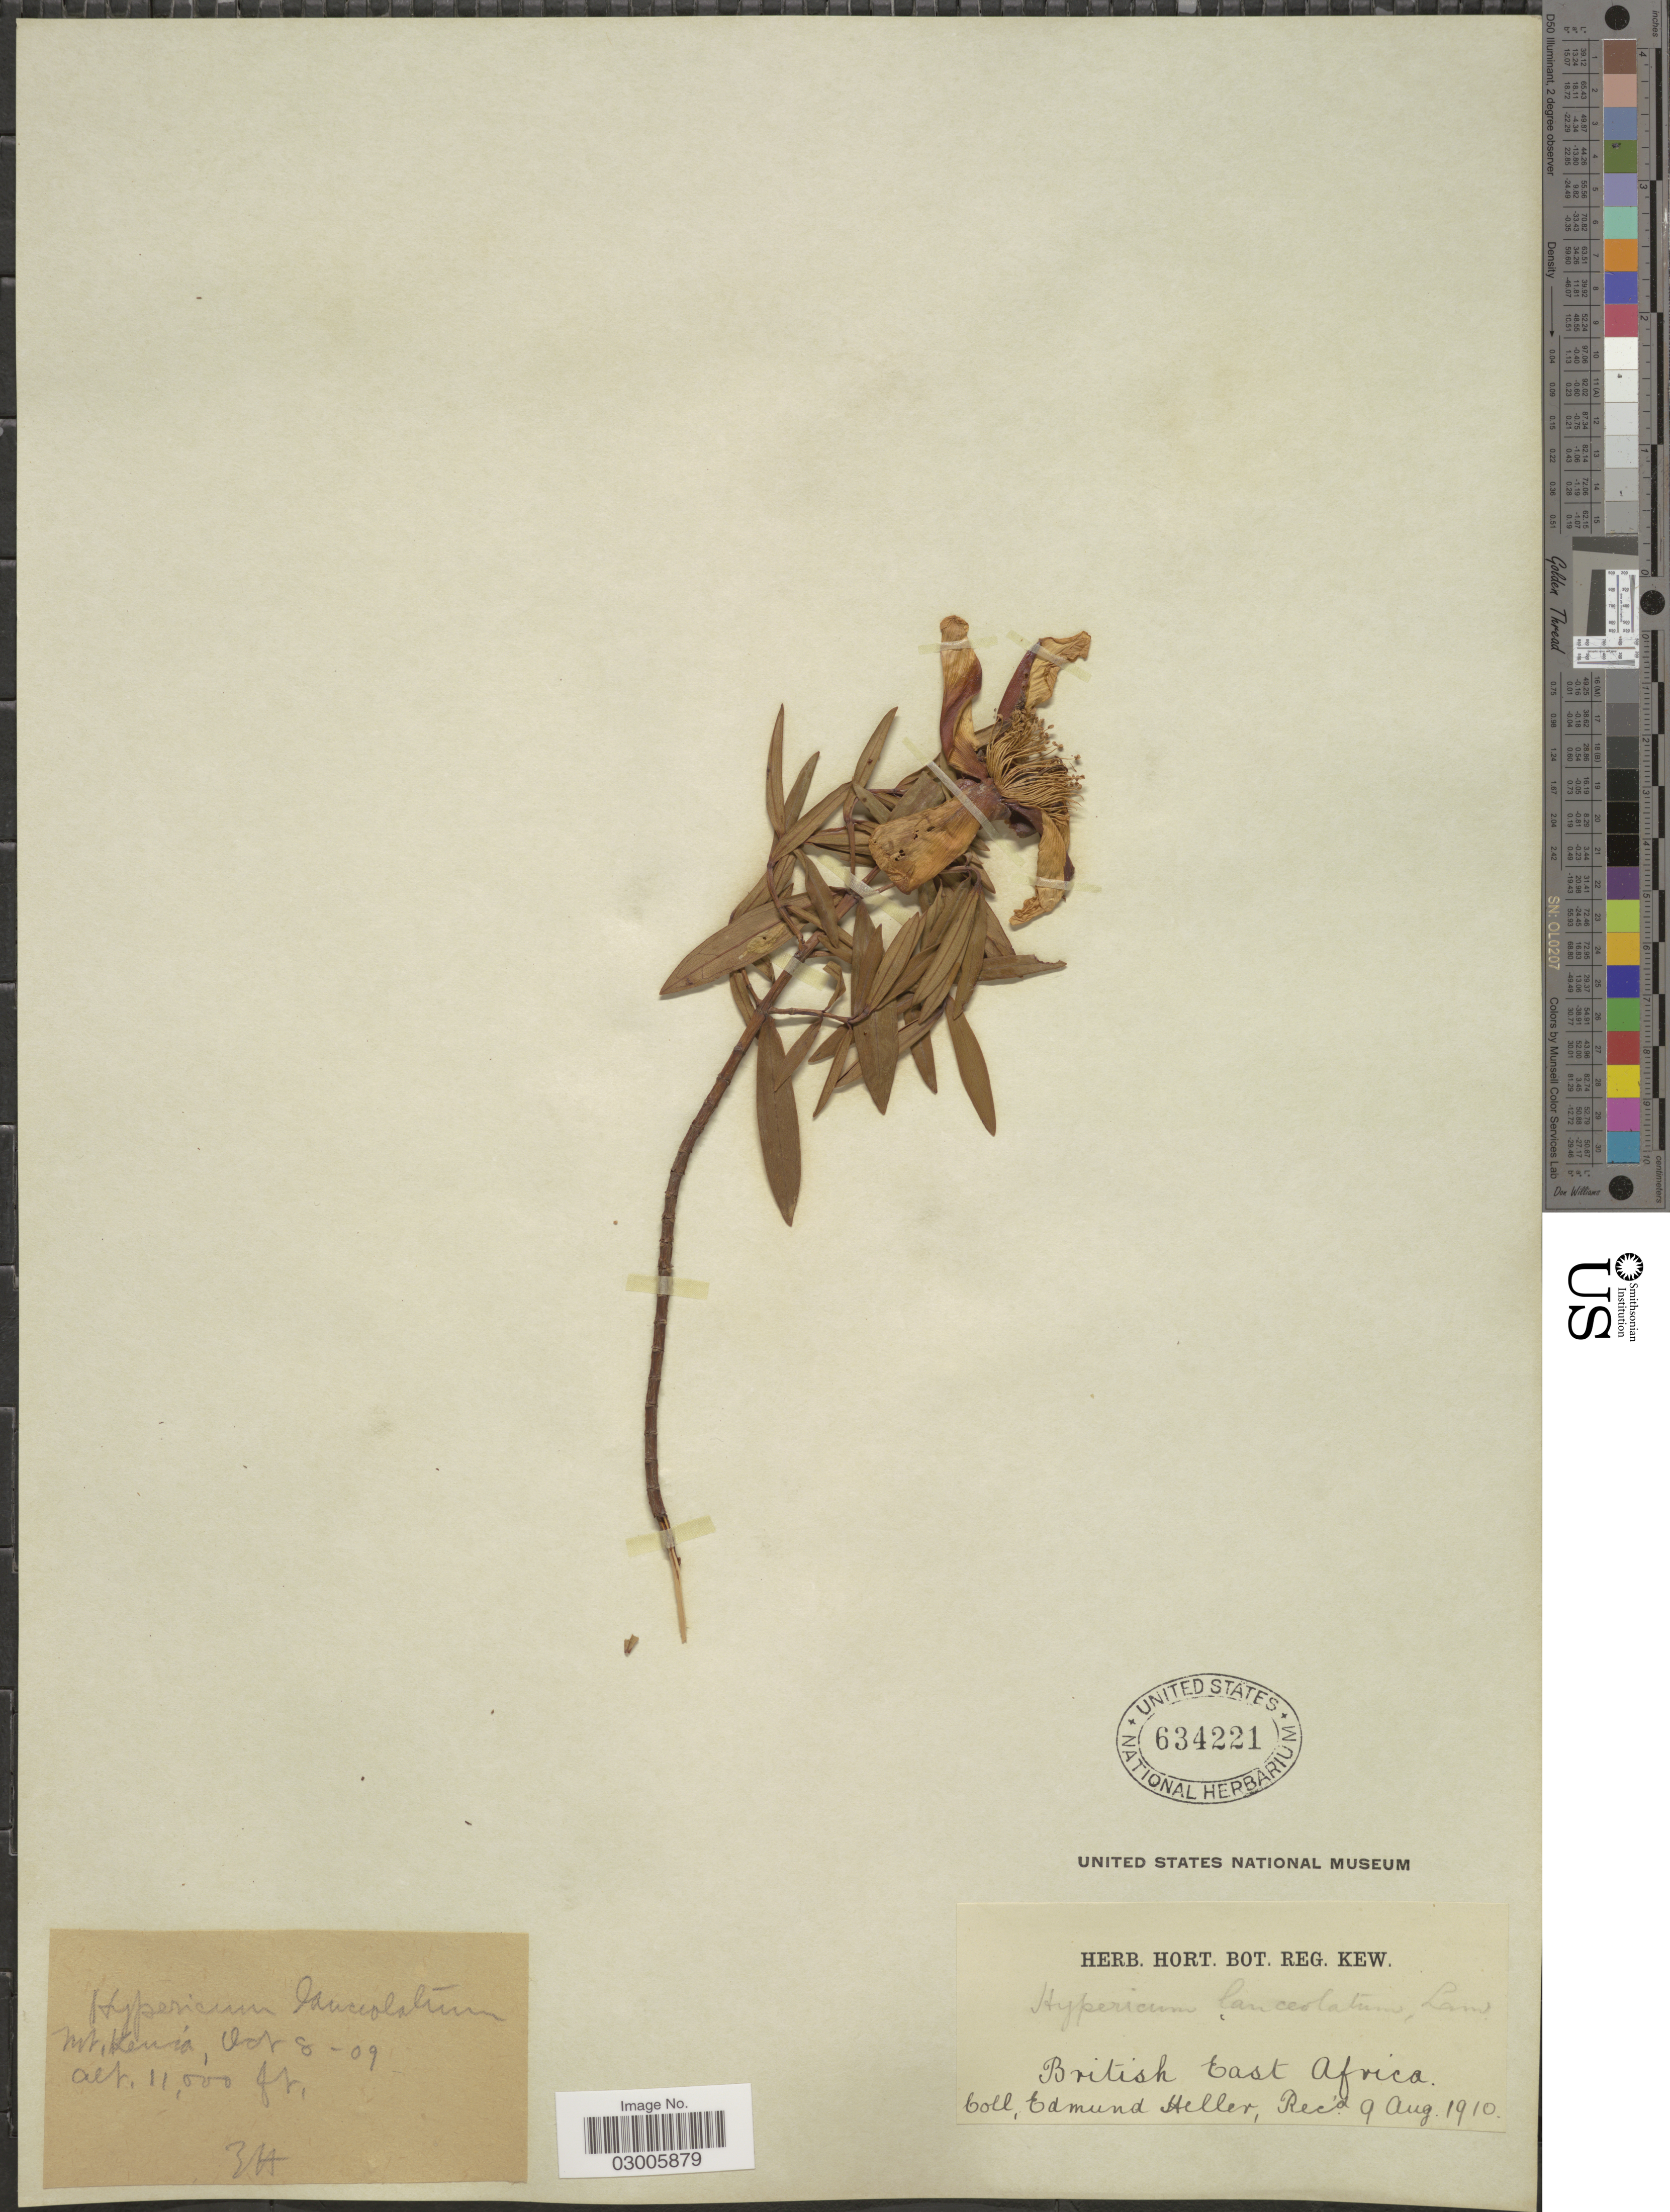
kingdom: Plantae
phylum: Tracheophyta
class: Magnoliopsida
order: Malpighiales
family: Hypericaceae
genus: Hypericum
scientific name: Hypericum keniense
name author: Schweinf.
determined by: Strong, Mark T., (BOT), Smithsonian Institution - National Museum of Natural History (UNITED STATES)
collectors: E. Heller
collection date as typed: Transcribed d/m/y: 8/10/9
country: Kenya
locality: British East Africa. Mt. Kenia.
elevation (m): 3353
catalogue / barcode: US 634221